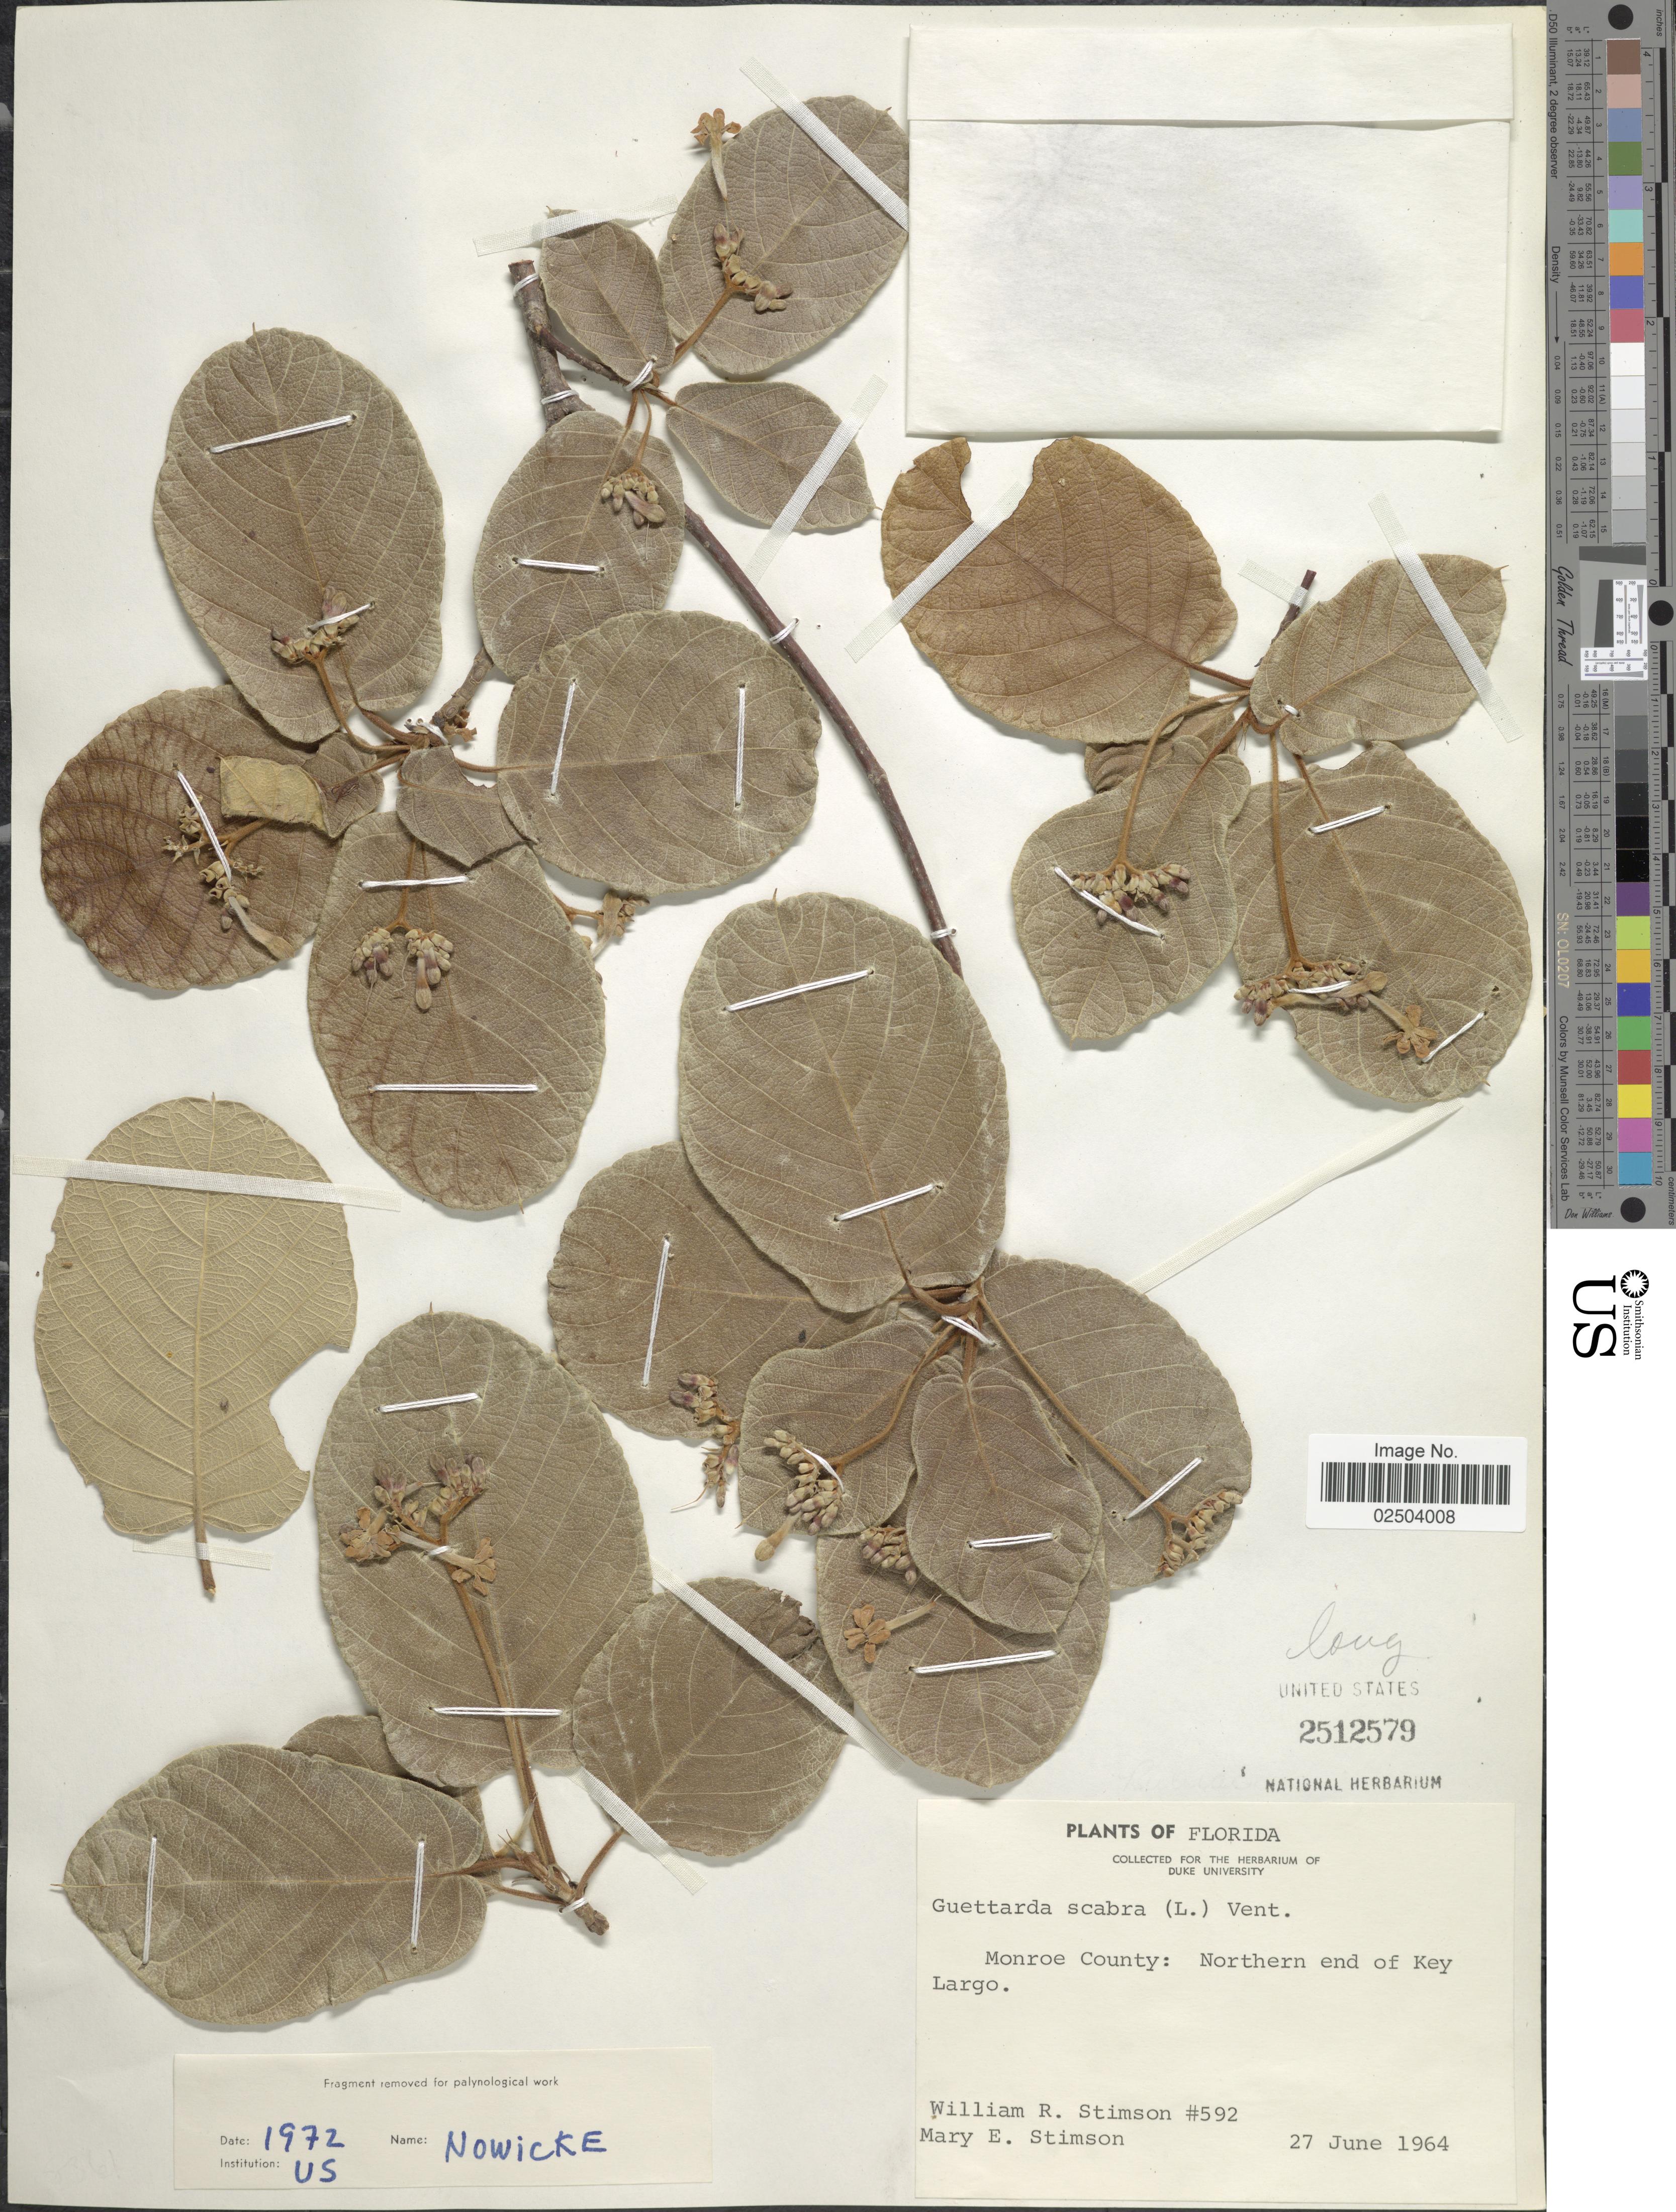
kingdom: Plantae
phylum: Tracheophyta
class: Magnoliopsida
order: Gentianales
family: Rubiaceae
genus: Guettarda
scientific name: Guettarda scabra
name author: (L.) Vent.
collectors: W. R. Stimson & M. E. Stimson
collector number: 592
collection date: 1964-06-27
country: United States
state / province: Florida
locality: Monroe County: Northern end of Key Largo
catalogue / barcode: US 2512579